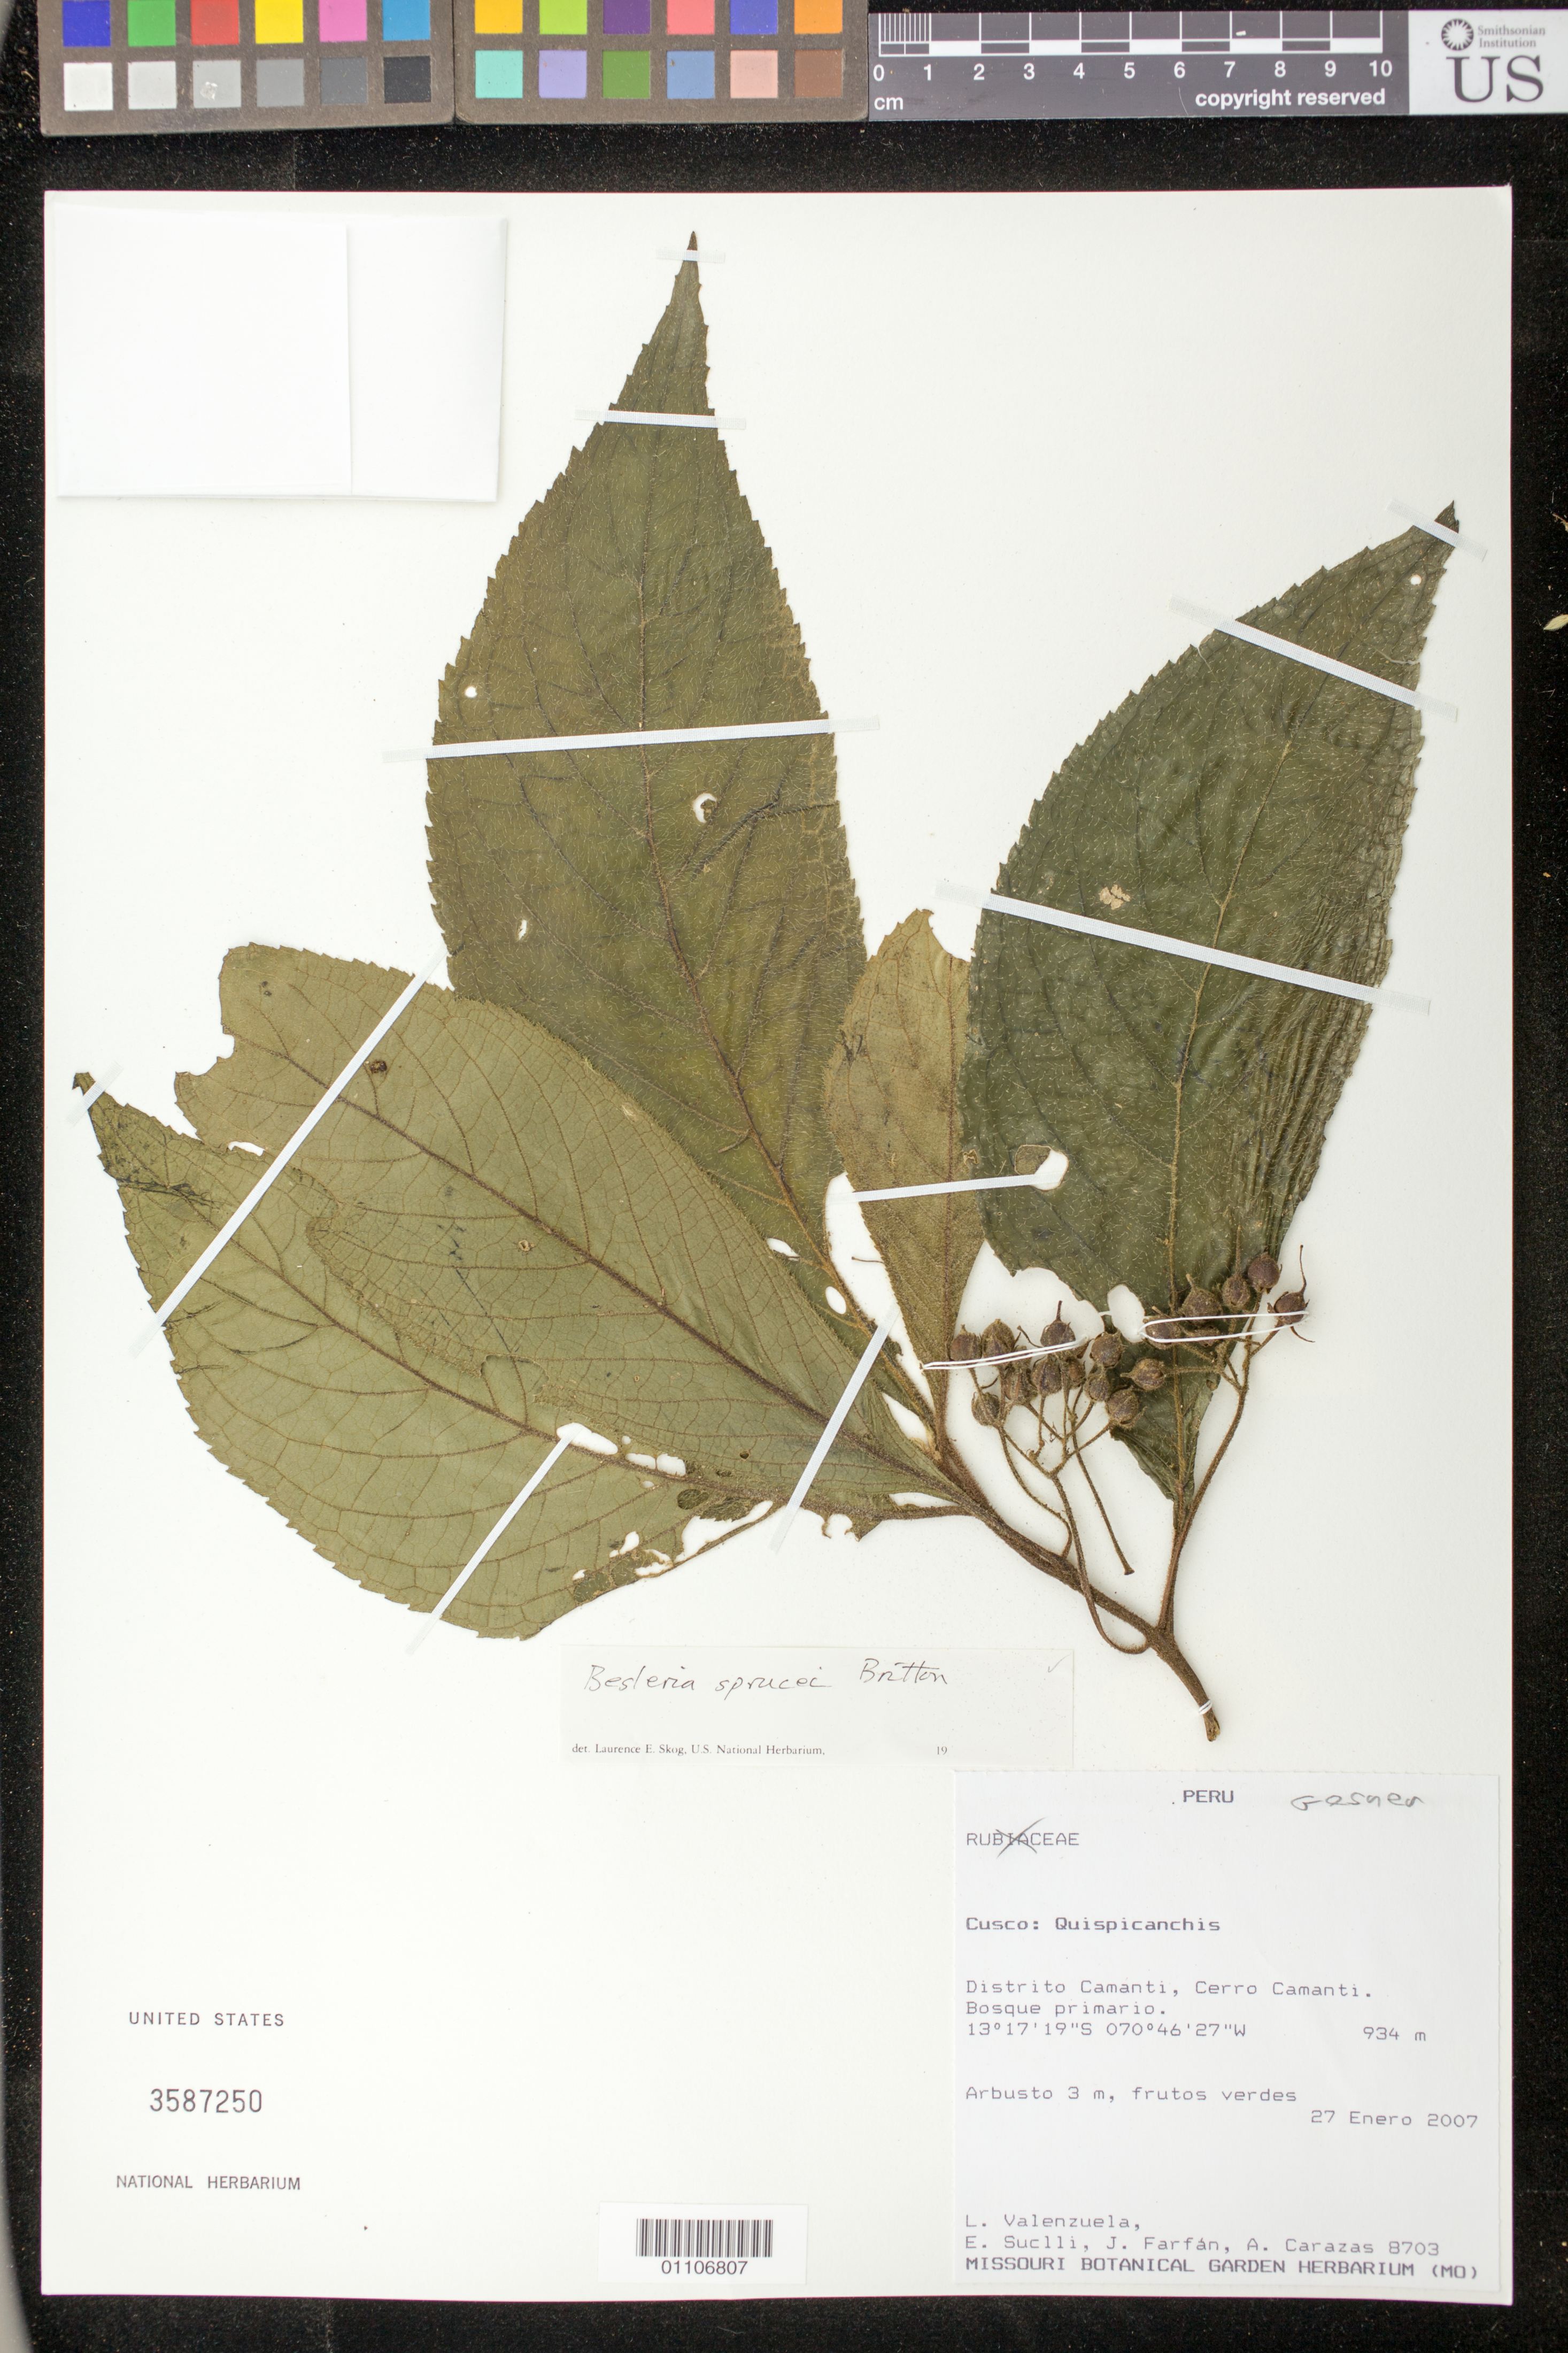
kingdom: Plantae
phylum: Tracheophyta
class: Magnoliopsida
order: Lamiales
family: Gesneriaceae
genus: Besleria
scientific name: Besleria sprucei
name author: Britton ex Rusby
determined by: Skog, Laurence E.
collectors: L. Valenzuela, E. Suclli, J. Farfán & A. Carazas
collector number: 8703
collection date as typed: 27 Jan 2007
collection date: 2007-01-27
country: Peru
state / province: Cusco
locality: Quispicanchis: Distrito Camanti, Cerro Camanti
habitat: Bosque primario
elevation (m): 934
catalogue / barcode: US 3587250